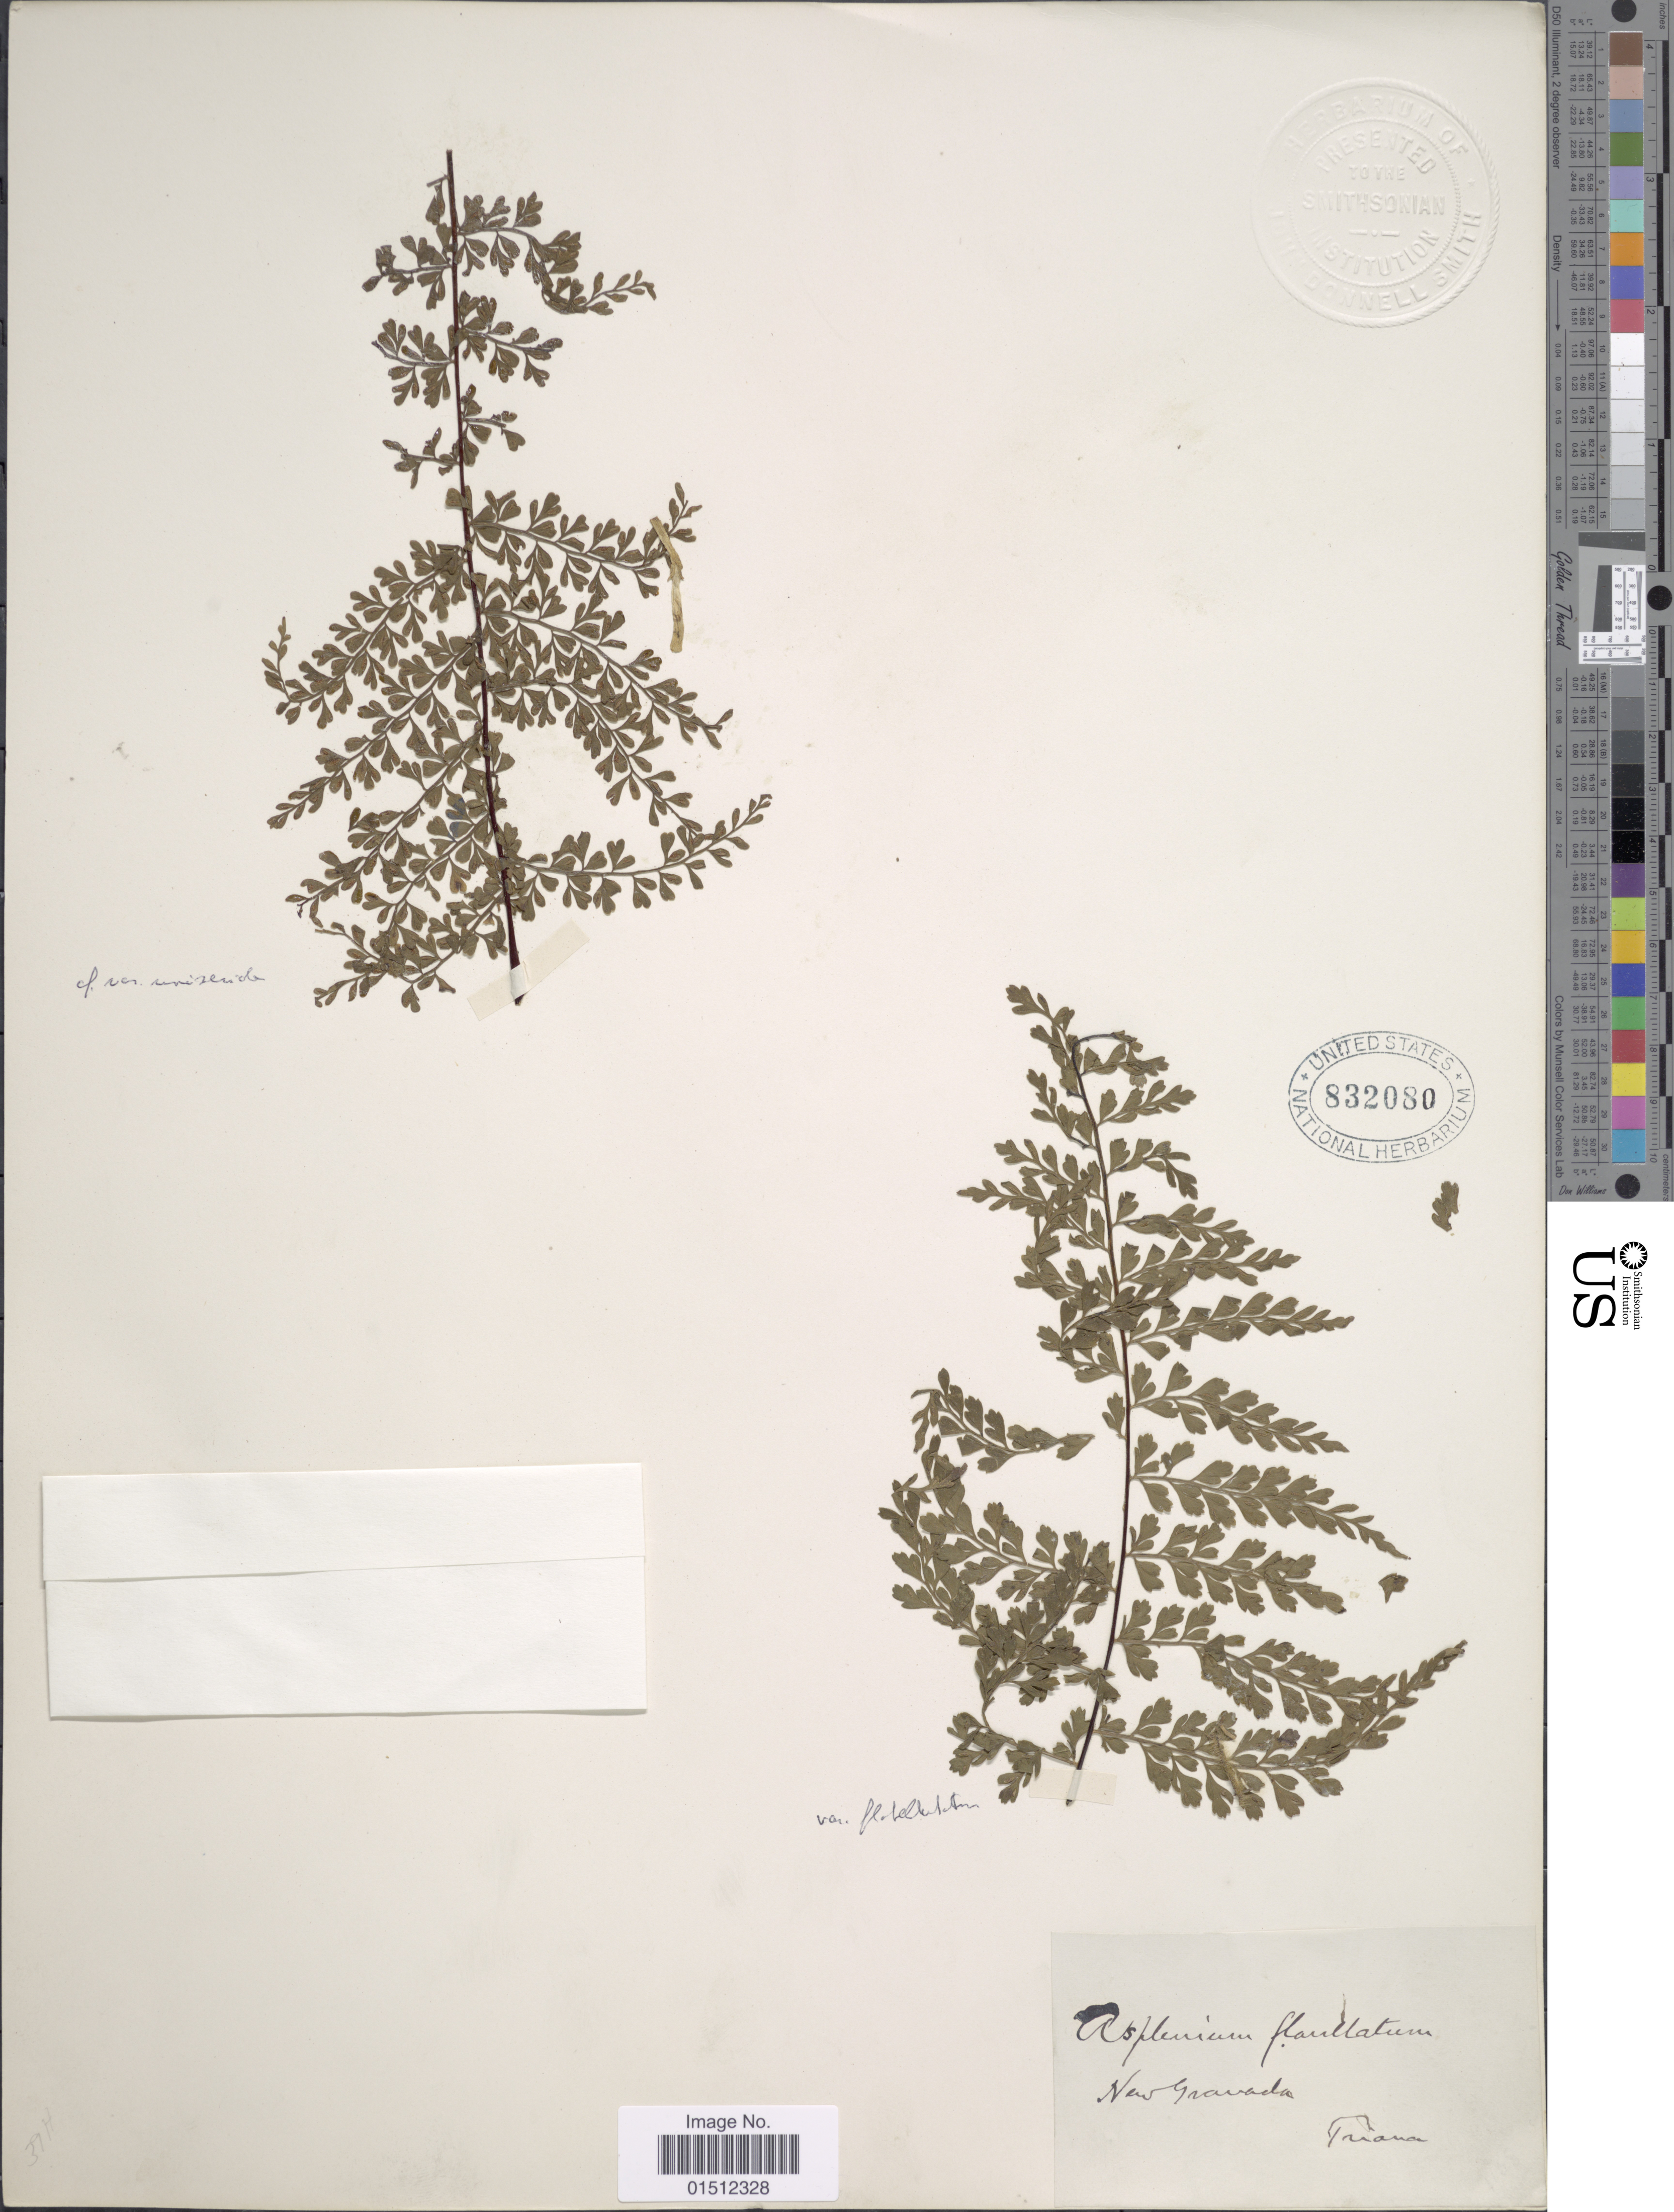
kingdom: Plantae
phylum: Tracheophyta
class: Polypodiopsida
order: Polypodiales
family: Aspleniaceae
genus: Asplenium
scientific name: Asplenium radicans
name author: L.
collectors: Triana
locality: New Grenada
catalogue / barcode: US 832080